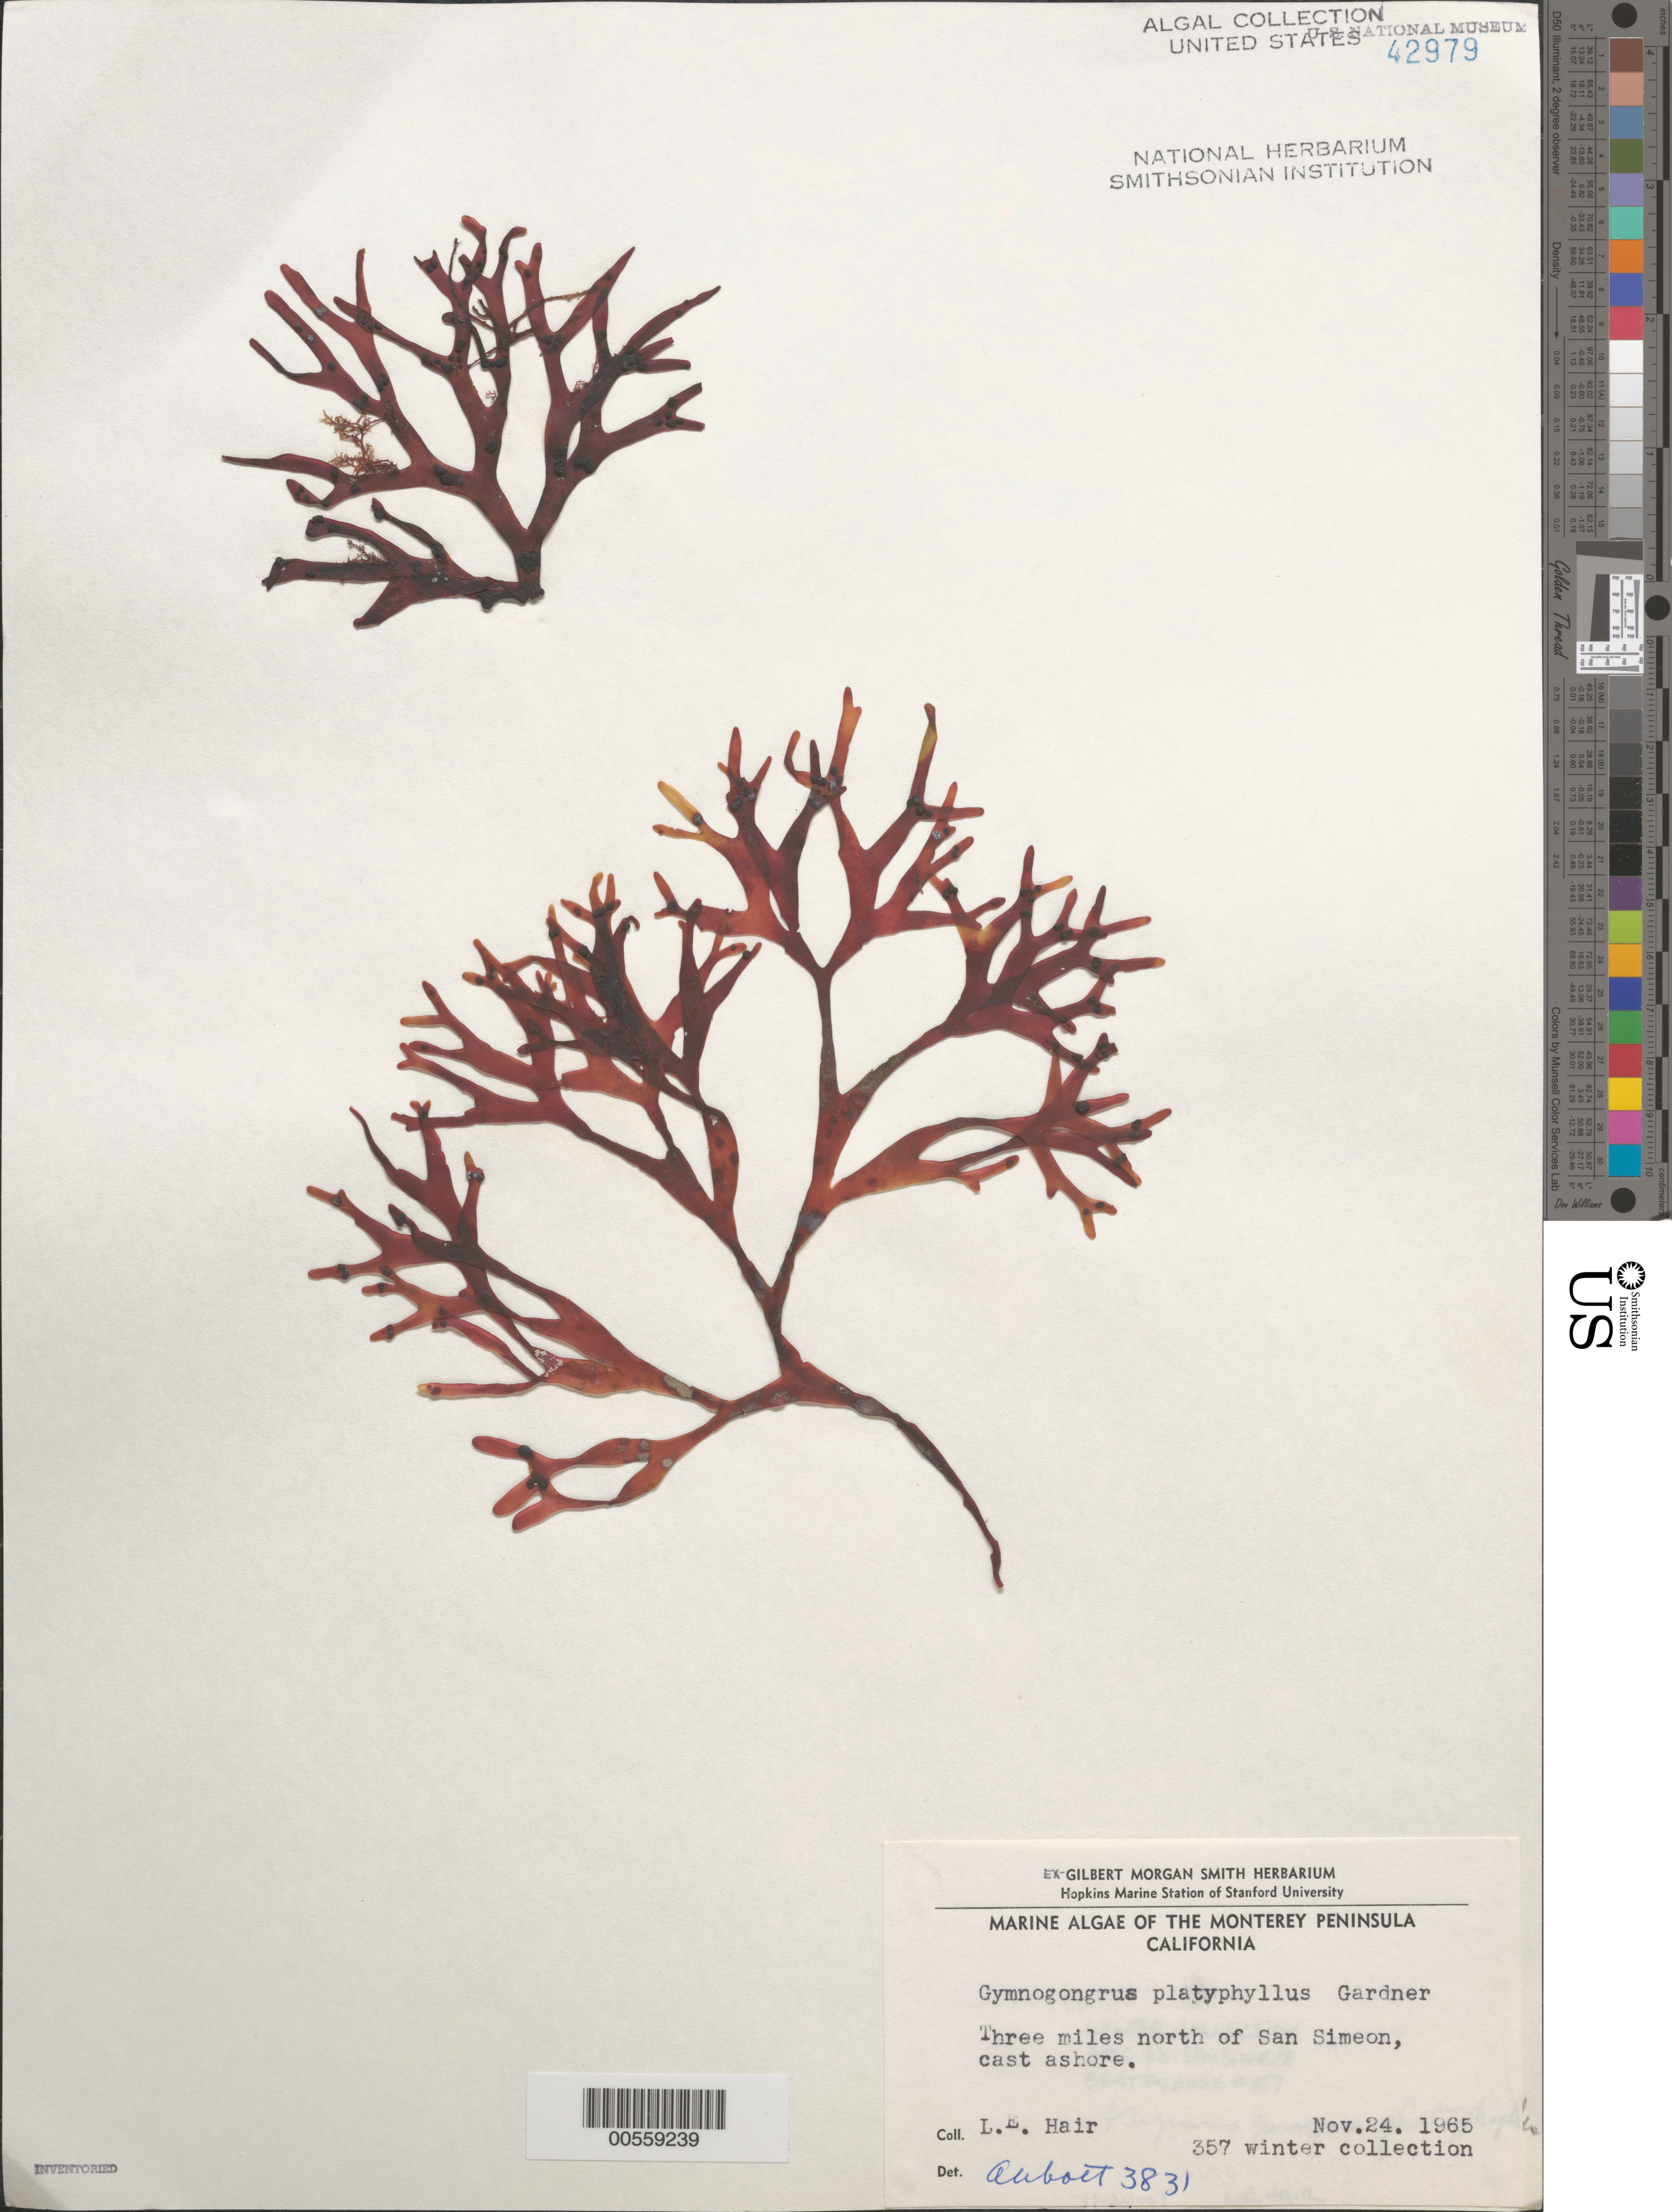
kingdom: Plantae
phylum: Rhodophyta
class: Florideophyceae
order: Gigartinales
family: Phyllophoraceae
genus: Gymnogongrus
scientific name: Gymnogongrus platyphyllus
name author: N.L. Gardner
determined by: Abbott, Isabella A.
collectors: L. Hair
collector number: LEH 357 & IAA 3831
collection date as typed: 24 Nov 1965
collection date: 1965-11-24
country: United States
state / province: California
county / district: San Luis Obispo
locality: North of San Simeon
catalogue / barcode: US 42979